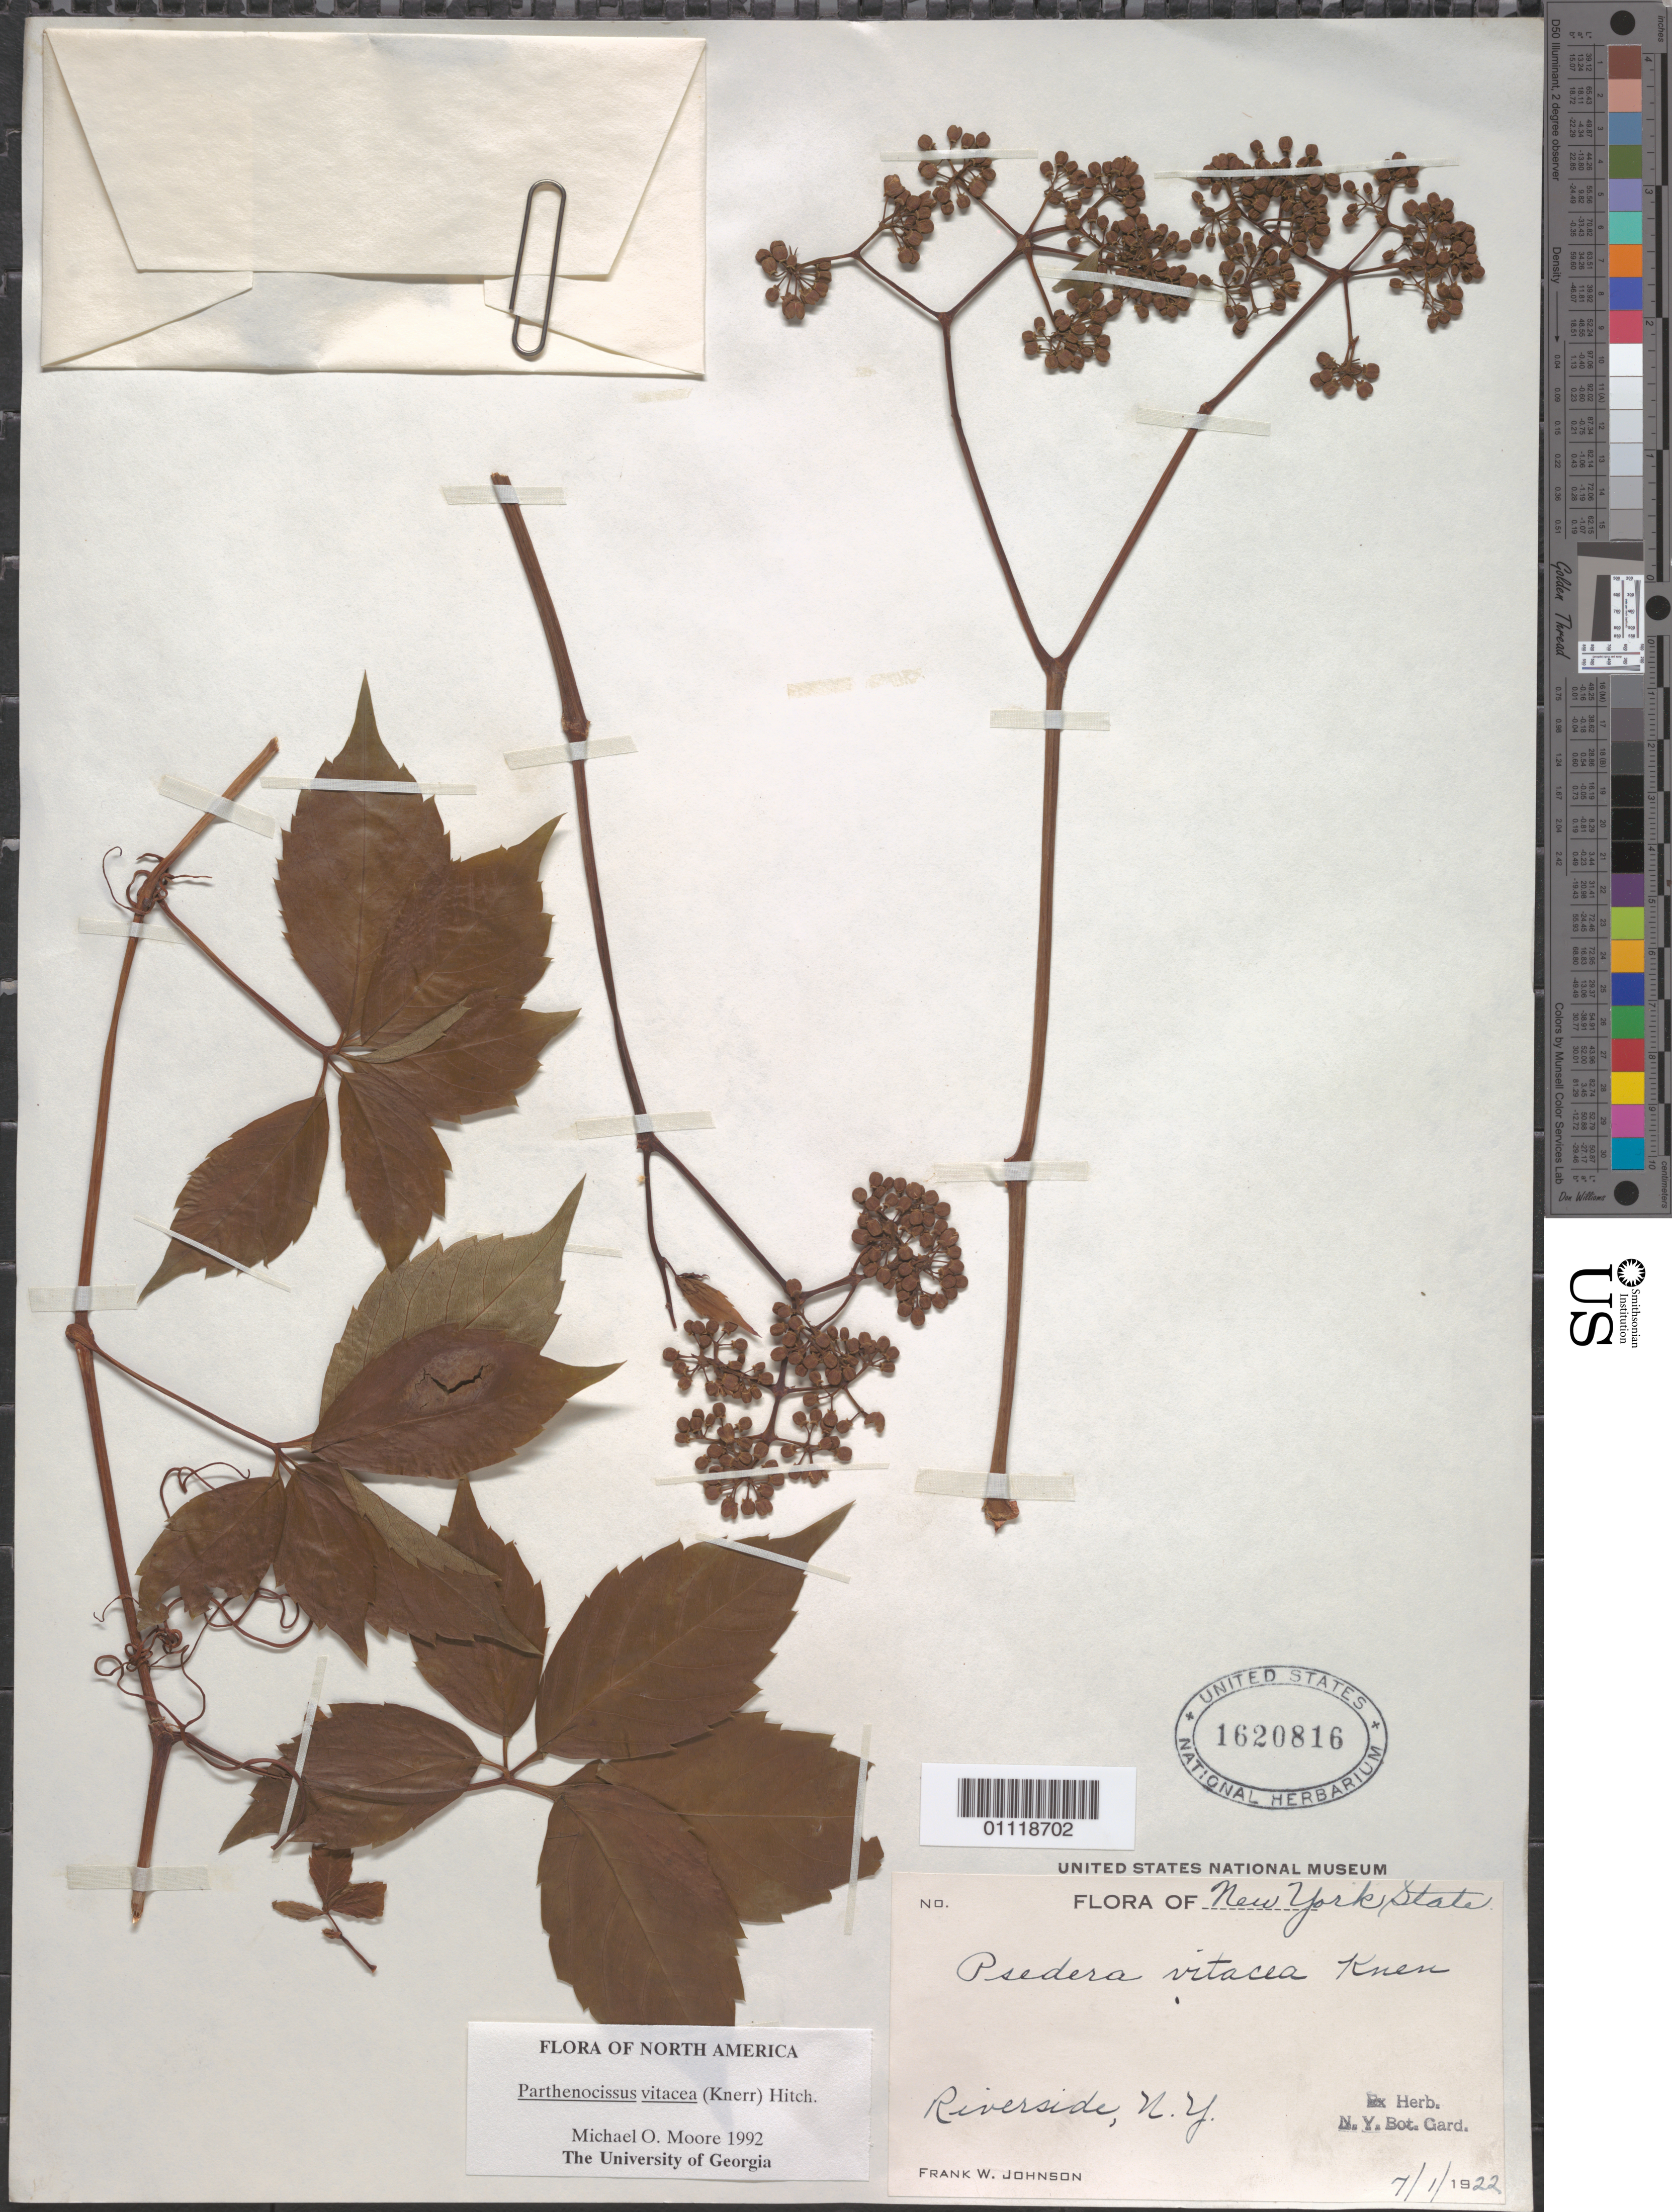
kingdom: Plantae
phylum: Tracheophyta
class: Magnoliopsida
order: Vitales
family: Vitaceae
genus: Parthenocissus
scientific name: Parthenocissus vitacea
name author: (Knerr) Hitchc.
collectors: F. W. Johnson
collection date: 1922-07-01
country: United States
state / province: New York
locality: Riverside.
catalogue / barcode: US 1620816